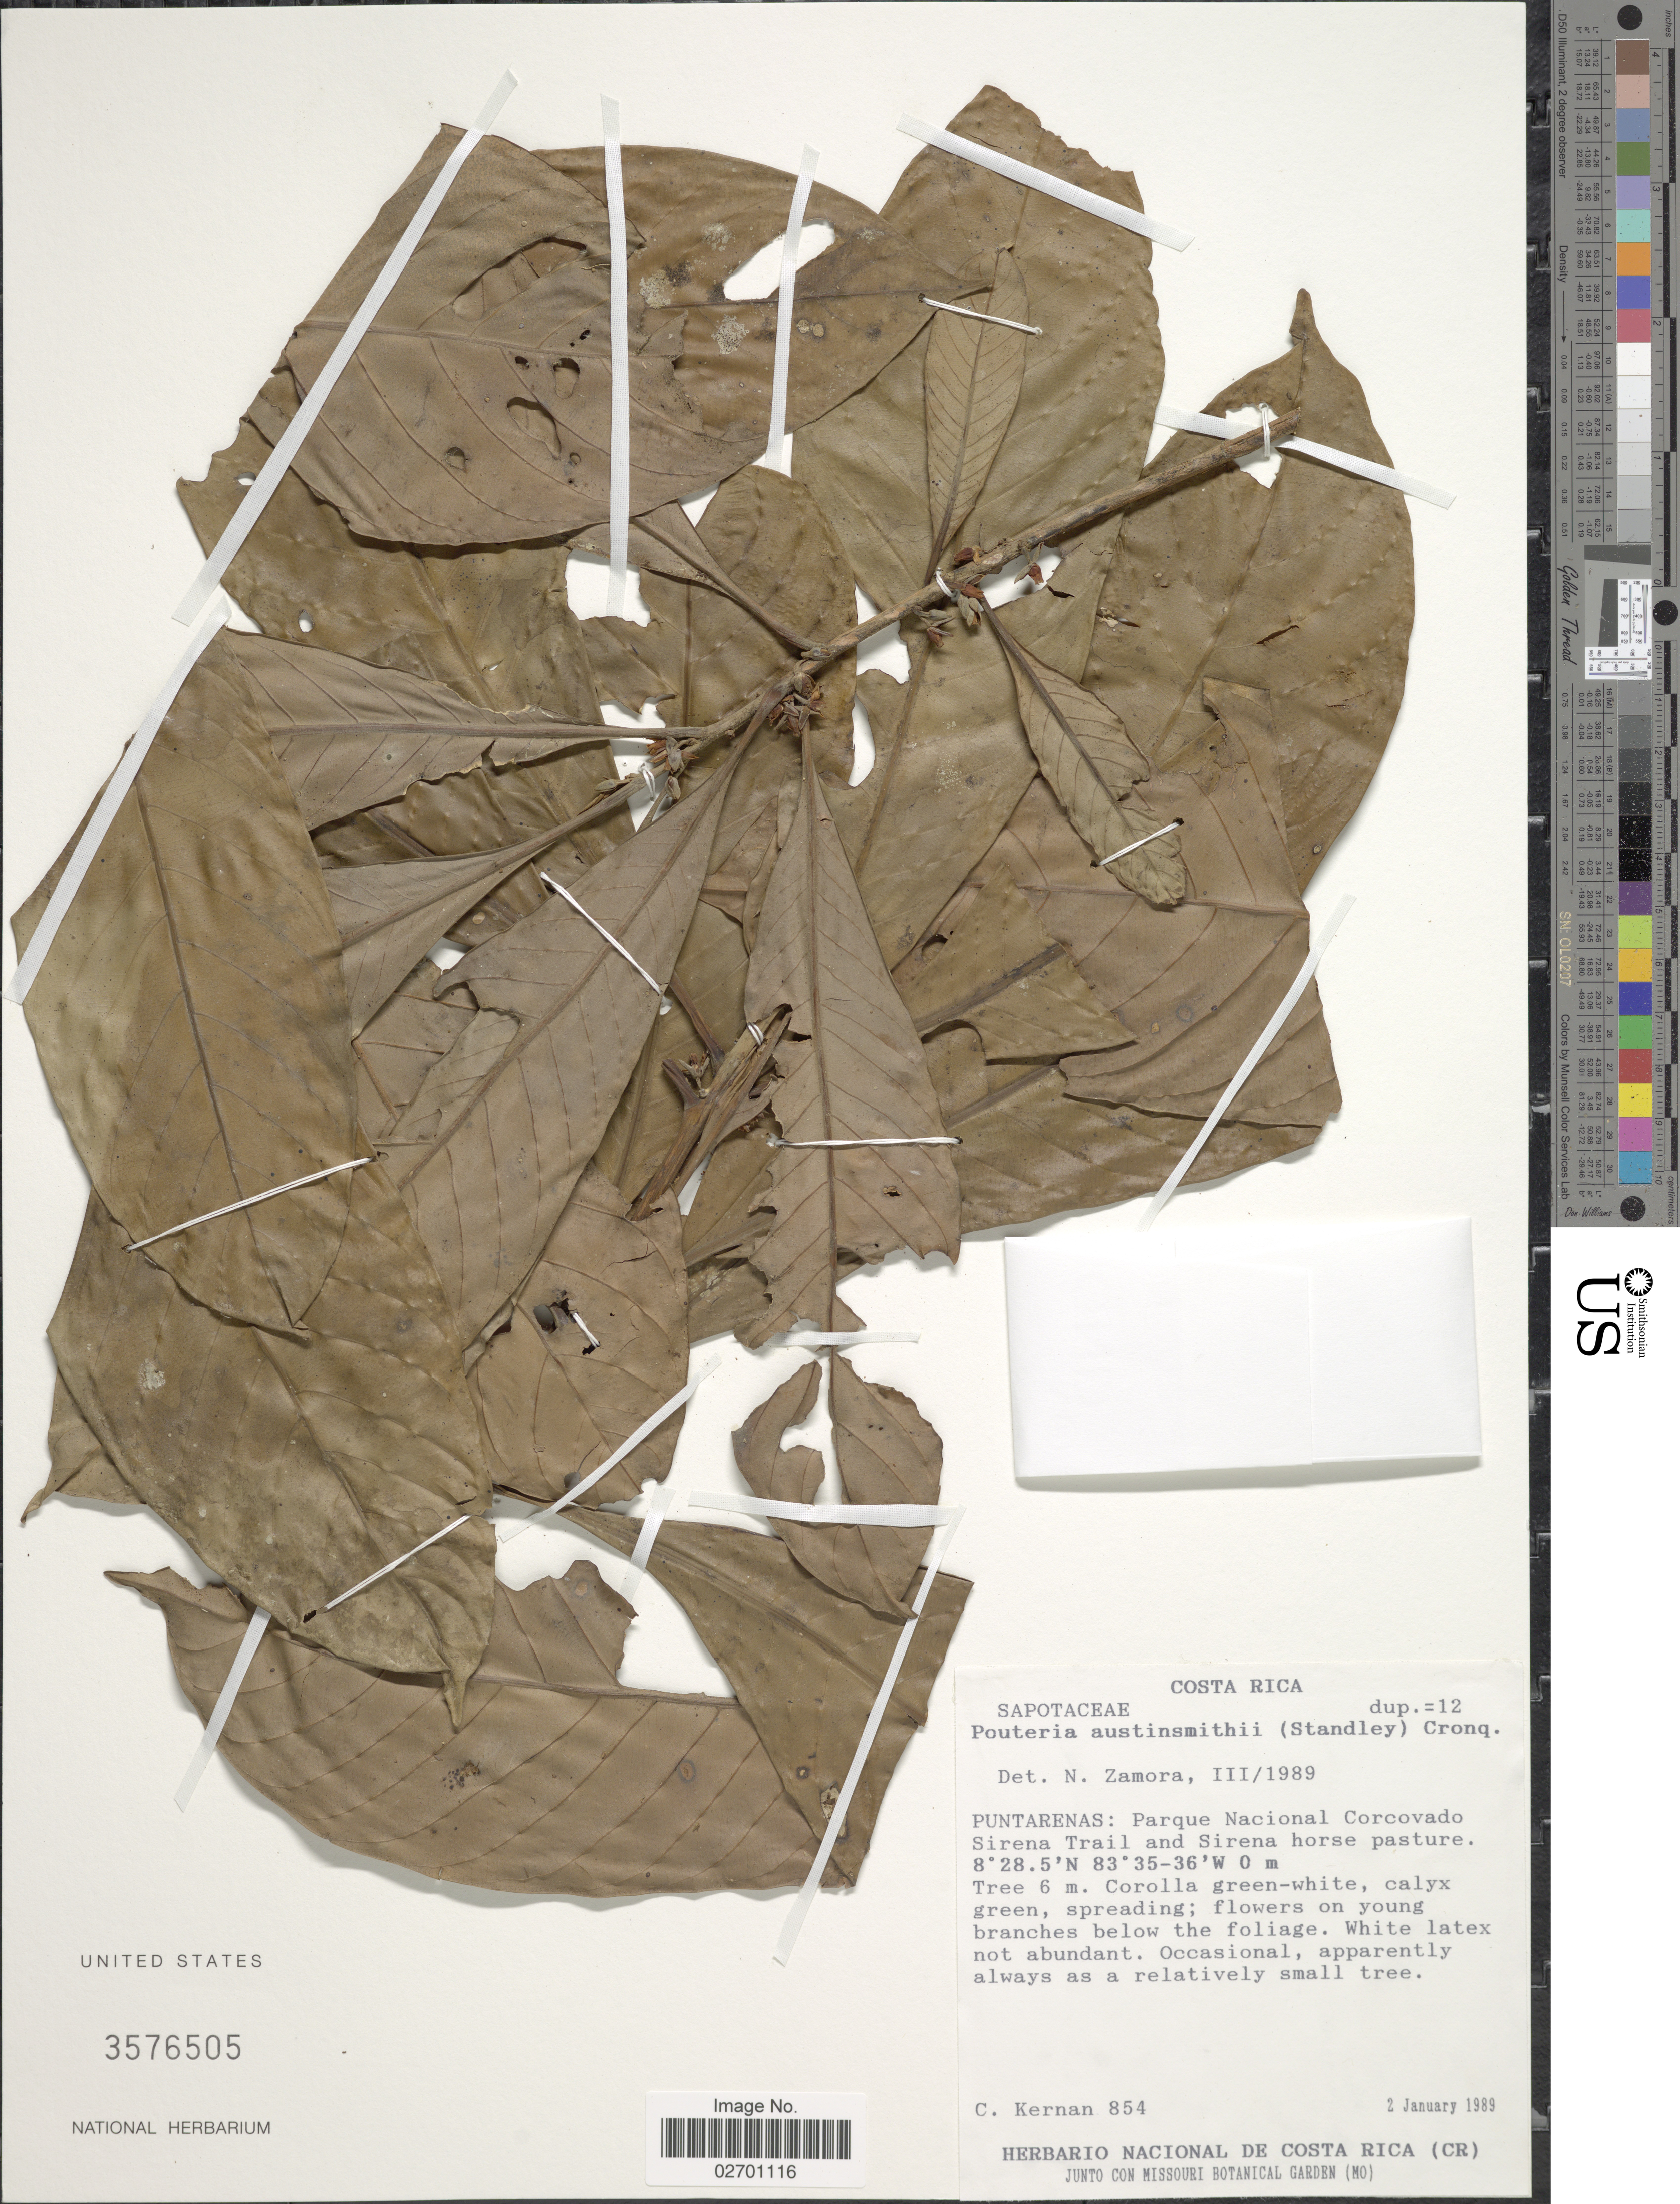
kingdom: Plantae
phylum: Tracheophyta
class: Magnoliopsida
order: Ericales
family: Sapotaceae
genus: Pouteria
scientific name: Pouteria austin-smithii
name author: (Standl.) Cronq.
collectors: C. Kernan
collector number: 854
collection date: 1989-01-02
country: Costa Rica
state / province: Puntarenas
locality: Parque Nacional Corcovado Sirena Trail and Sirena horse pasture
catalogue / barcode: US 3576505